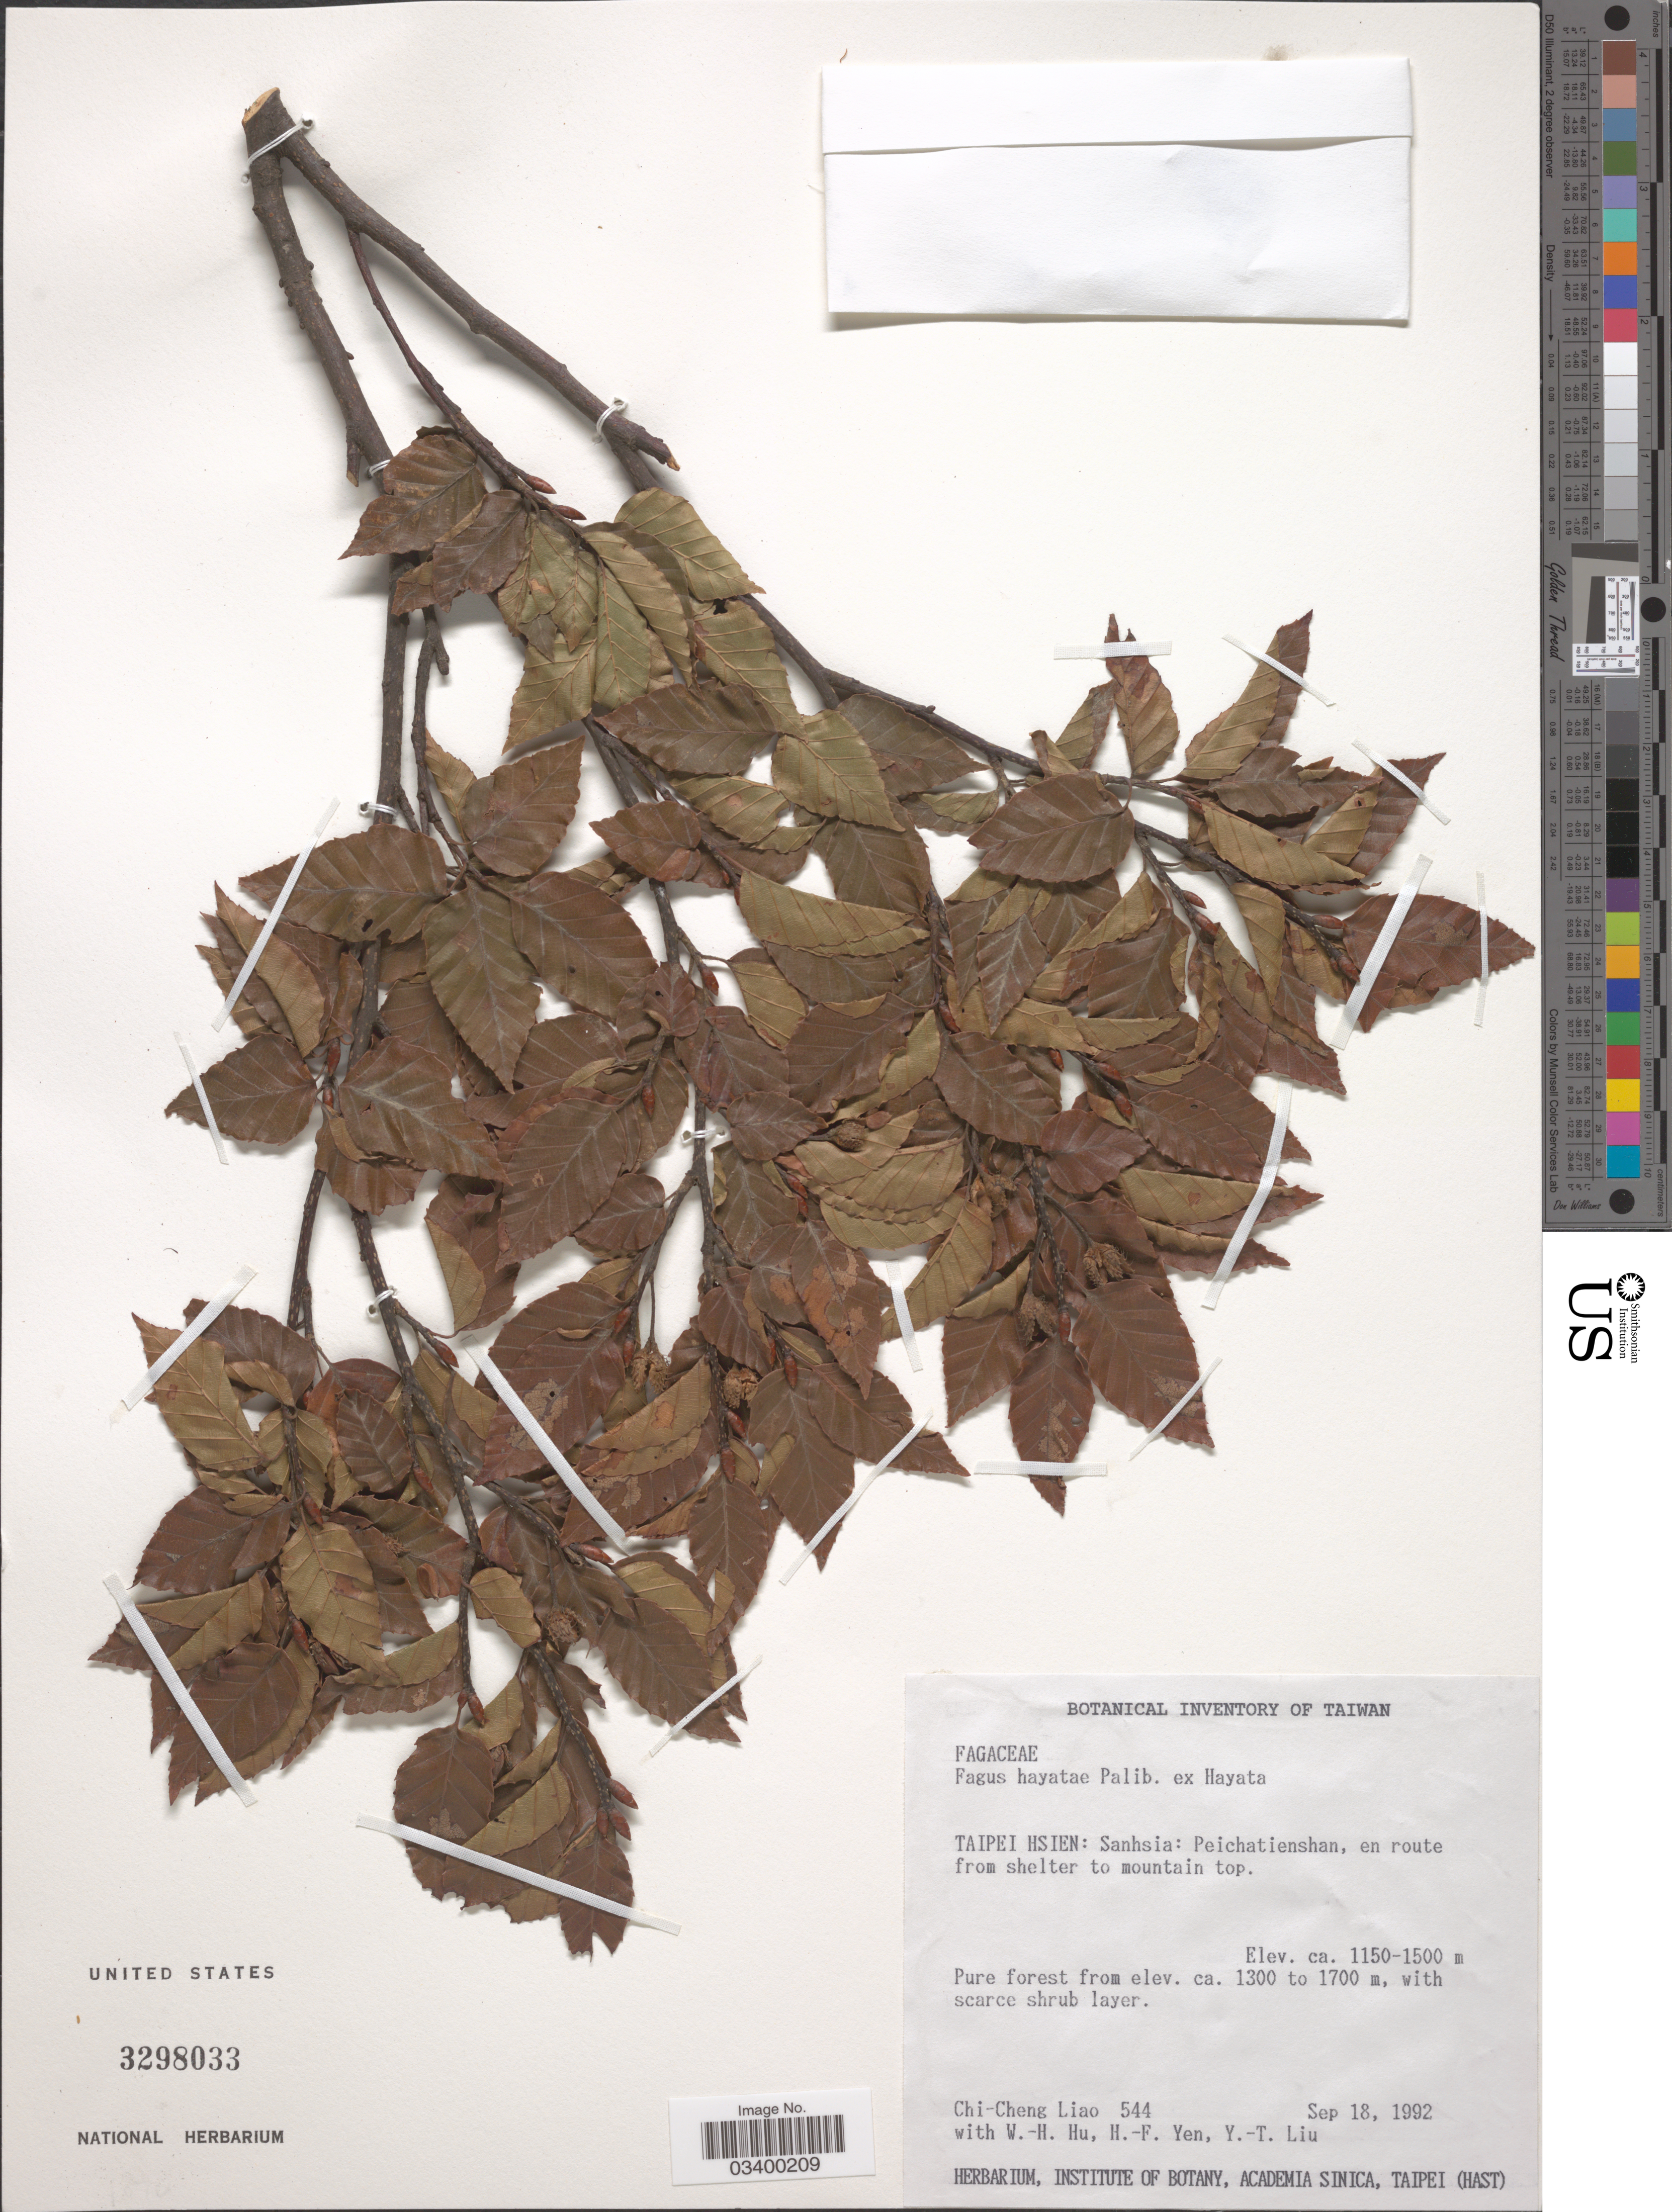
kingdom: Plantae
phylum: Tracheophyta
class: Magnoliopsida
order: Fagales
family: Fagaceae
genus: Fagus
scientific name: Fagus hayatae subsp. hayatae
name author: Palib.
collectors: C. Liao, W. H. Hu, H. Yen & Y. Liu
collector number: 544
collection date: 1992-09-18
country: Taiwan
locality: Taipei Hsien: Sanhsia: Peichatienshan, en route from shelter to mountain top.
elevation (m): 1150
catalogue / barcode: US 3298033